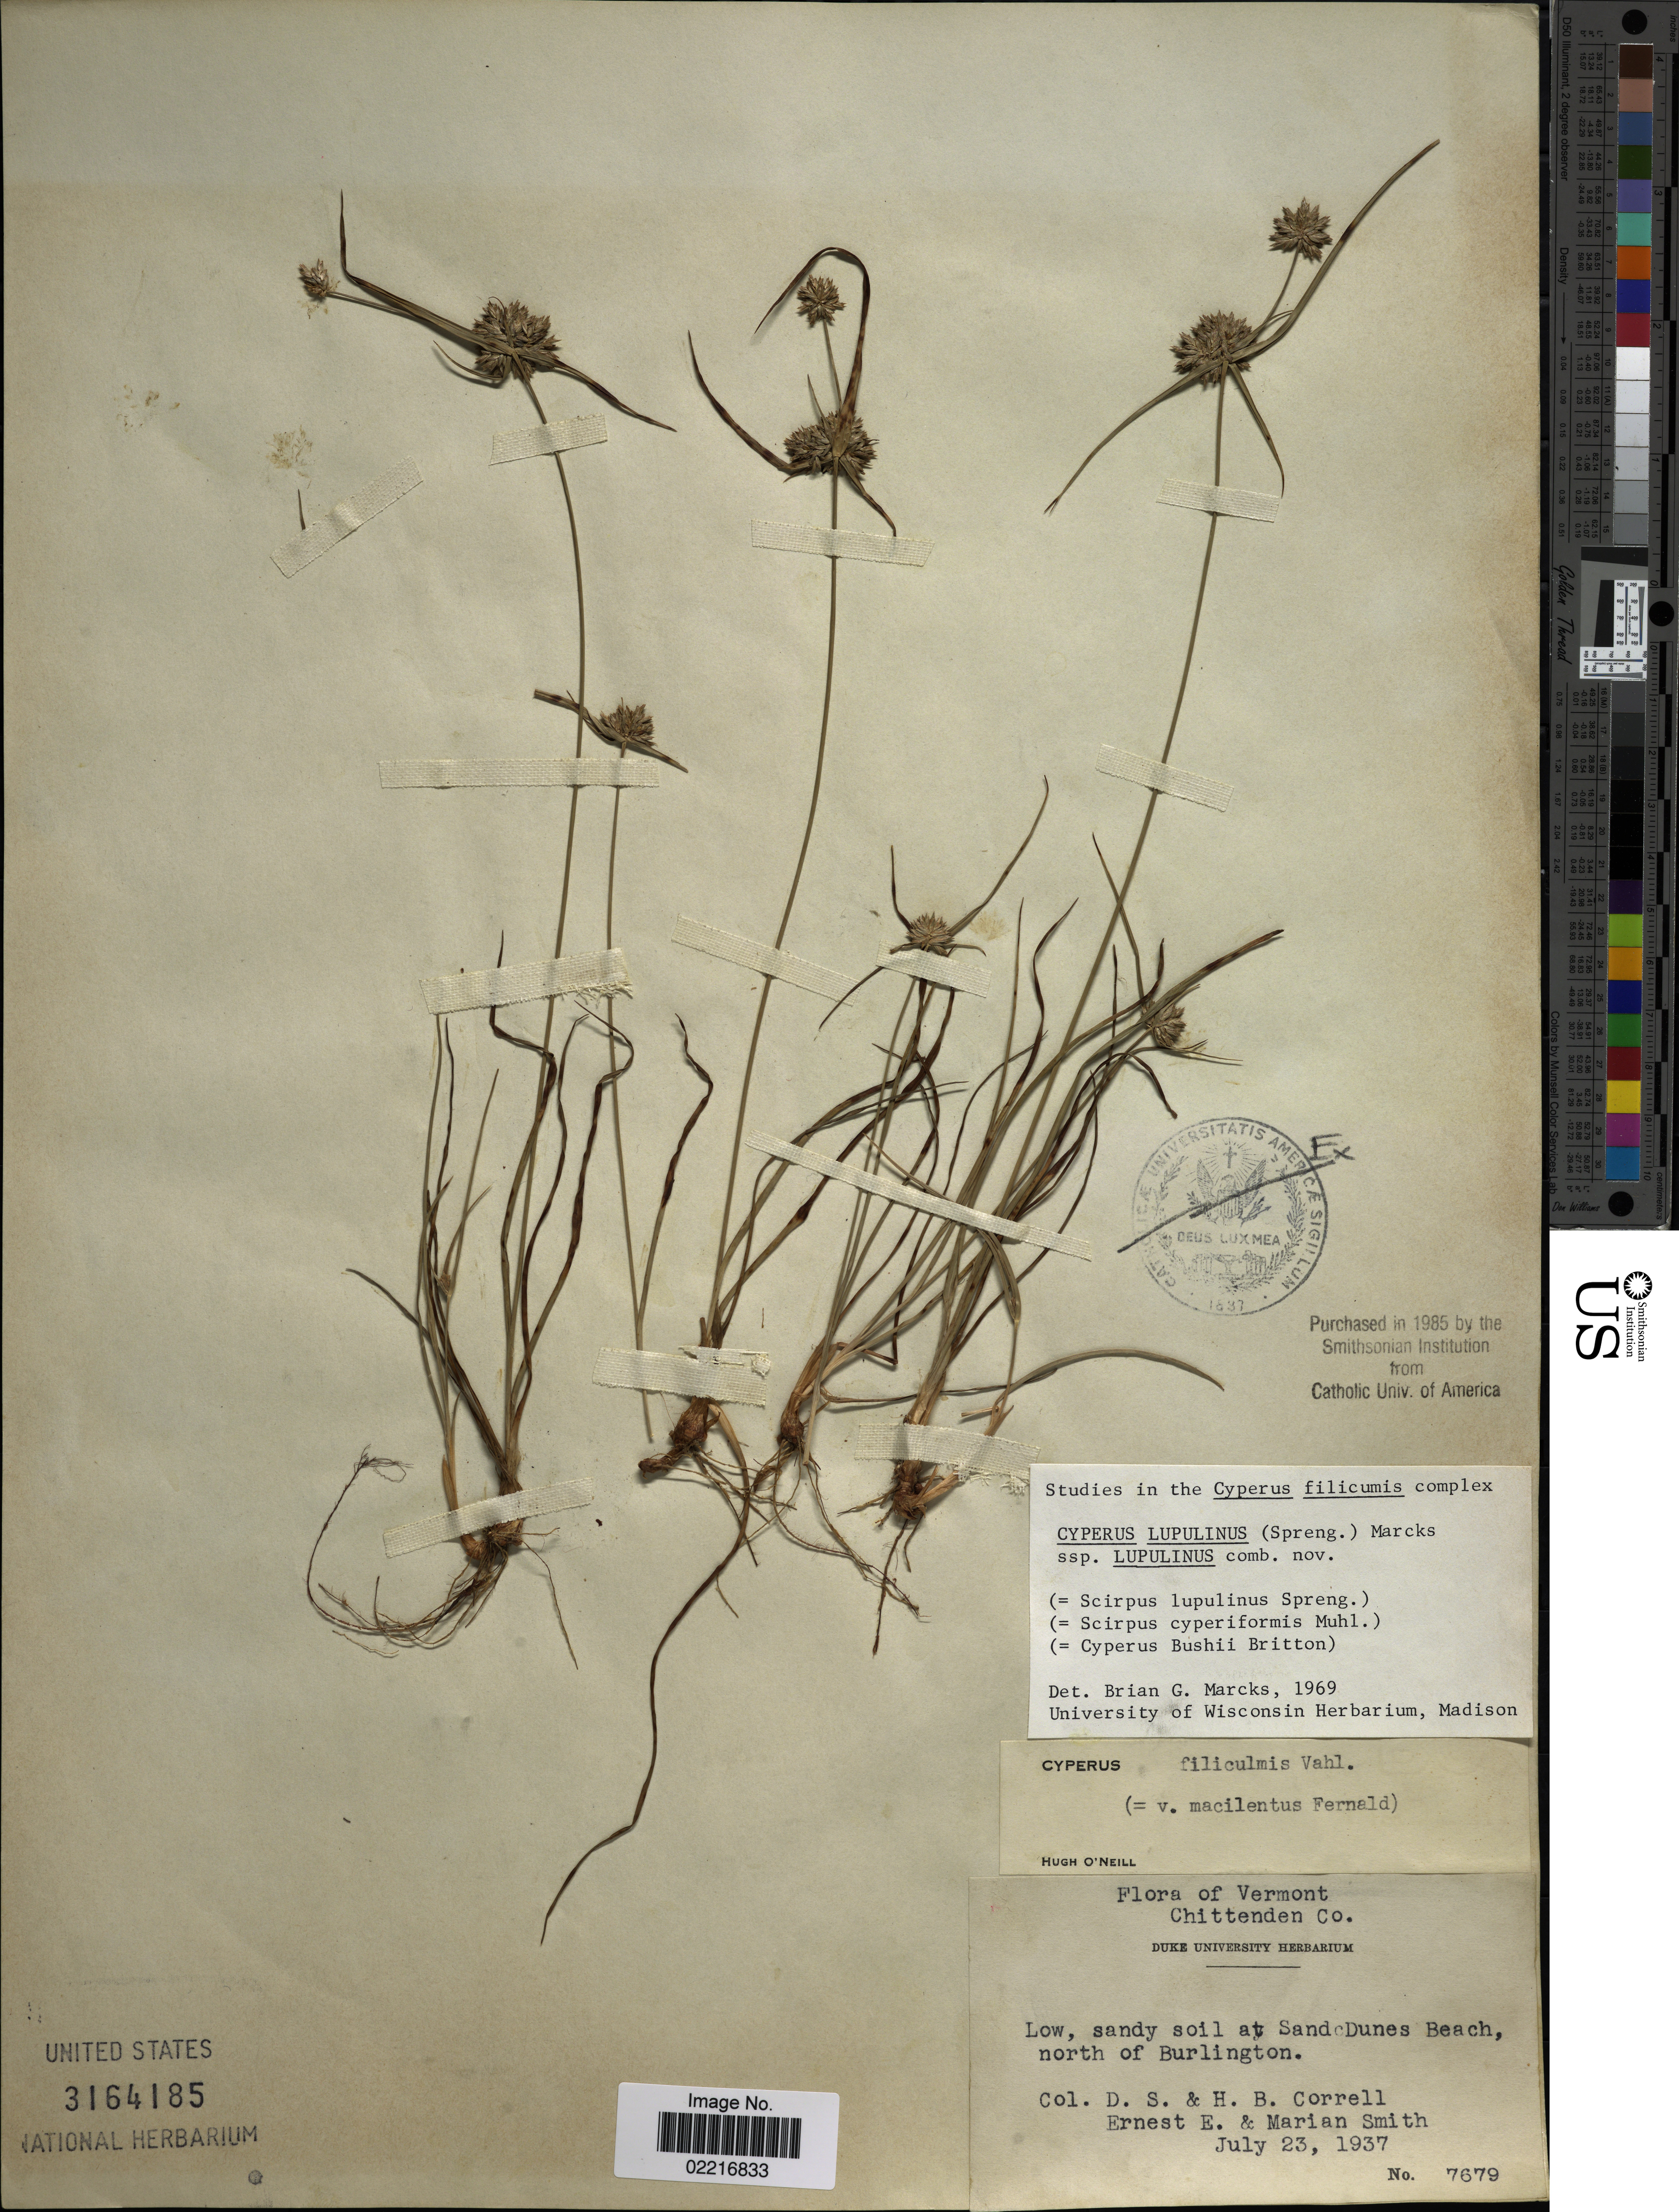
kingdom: Plantae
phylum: Tracheophyta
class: Liliopsida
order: Poales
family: Cyperaceae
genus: Cyperus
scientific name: Cyperus lupulinus subsp. lupulinus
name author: (Spreng.) Marcks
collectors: D. S. Correll, H. Correll, E. E. Smith & M. Smith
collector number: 7679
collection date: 1937-07-23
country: United States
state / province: Vermont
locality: Chittenden Co., Sand Dunes Beach, north of Burlington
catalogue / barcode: US 3164185